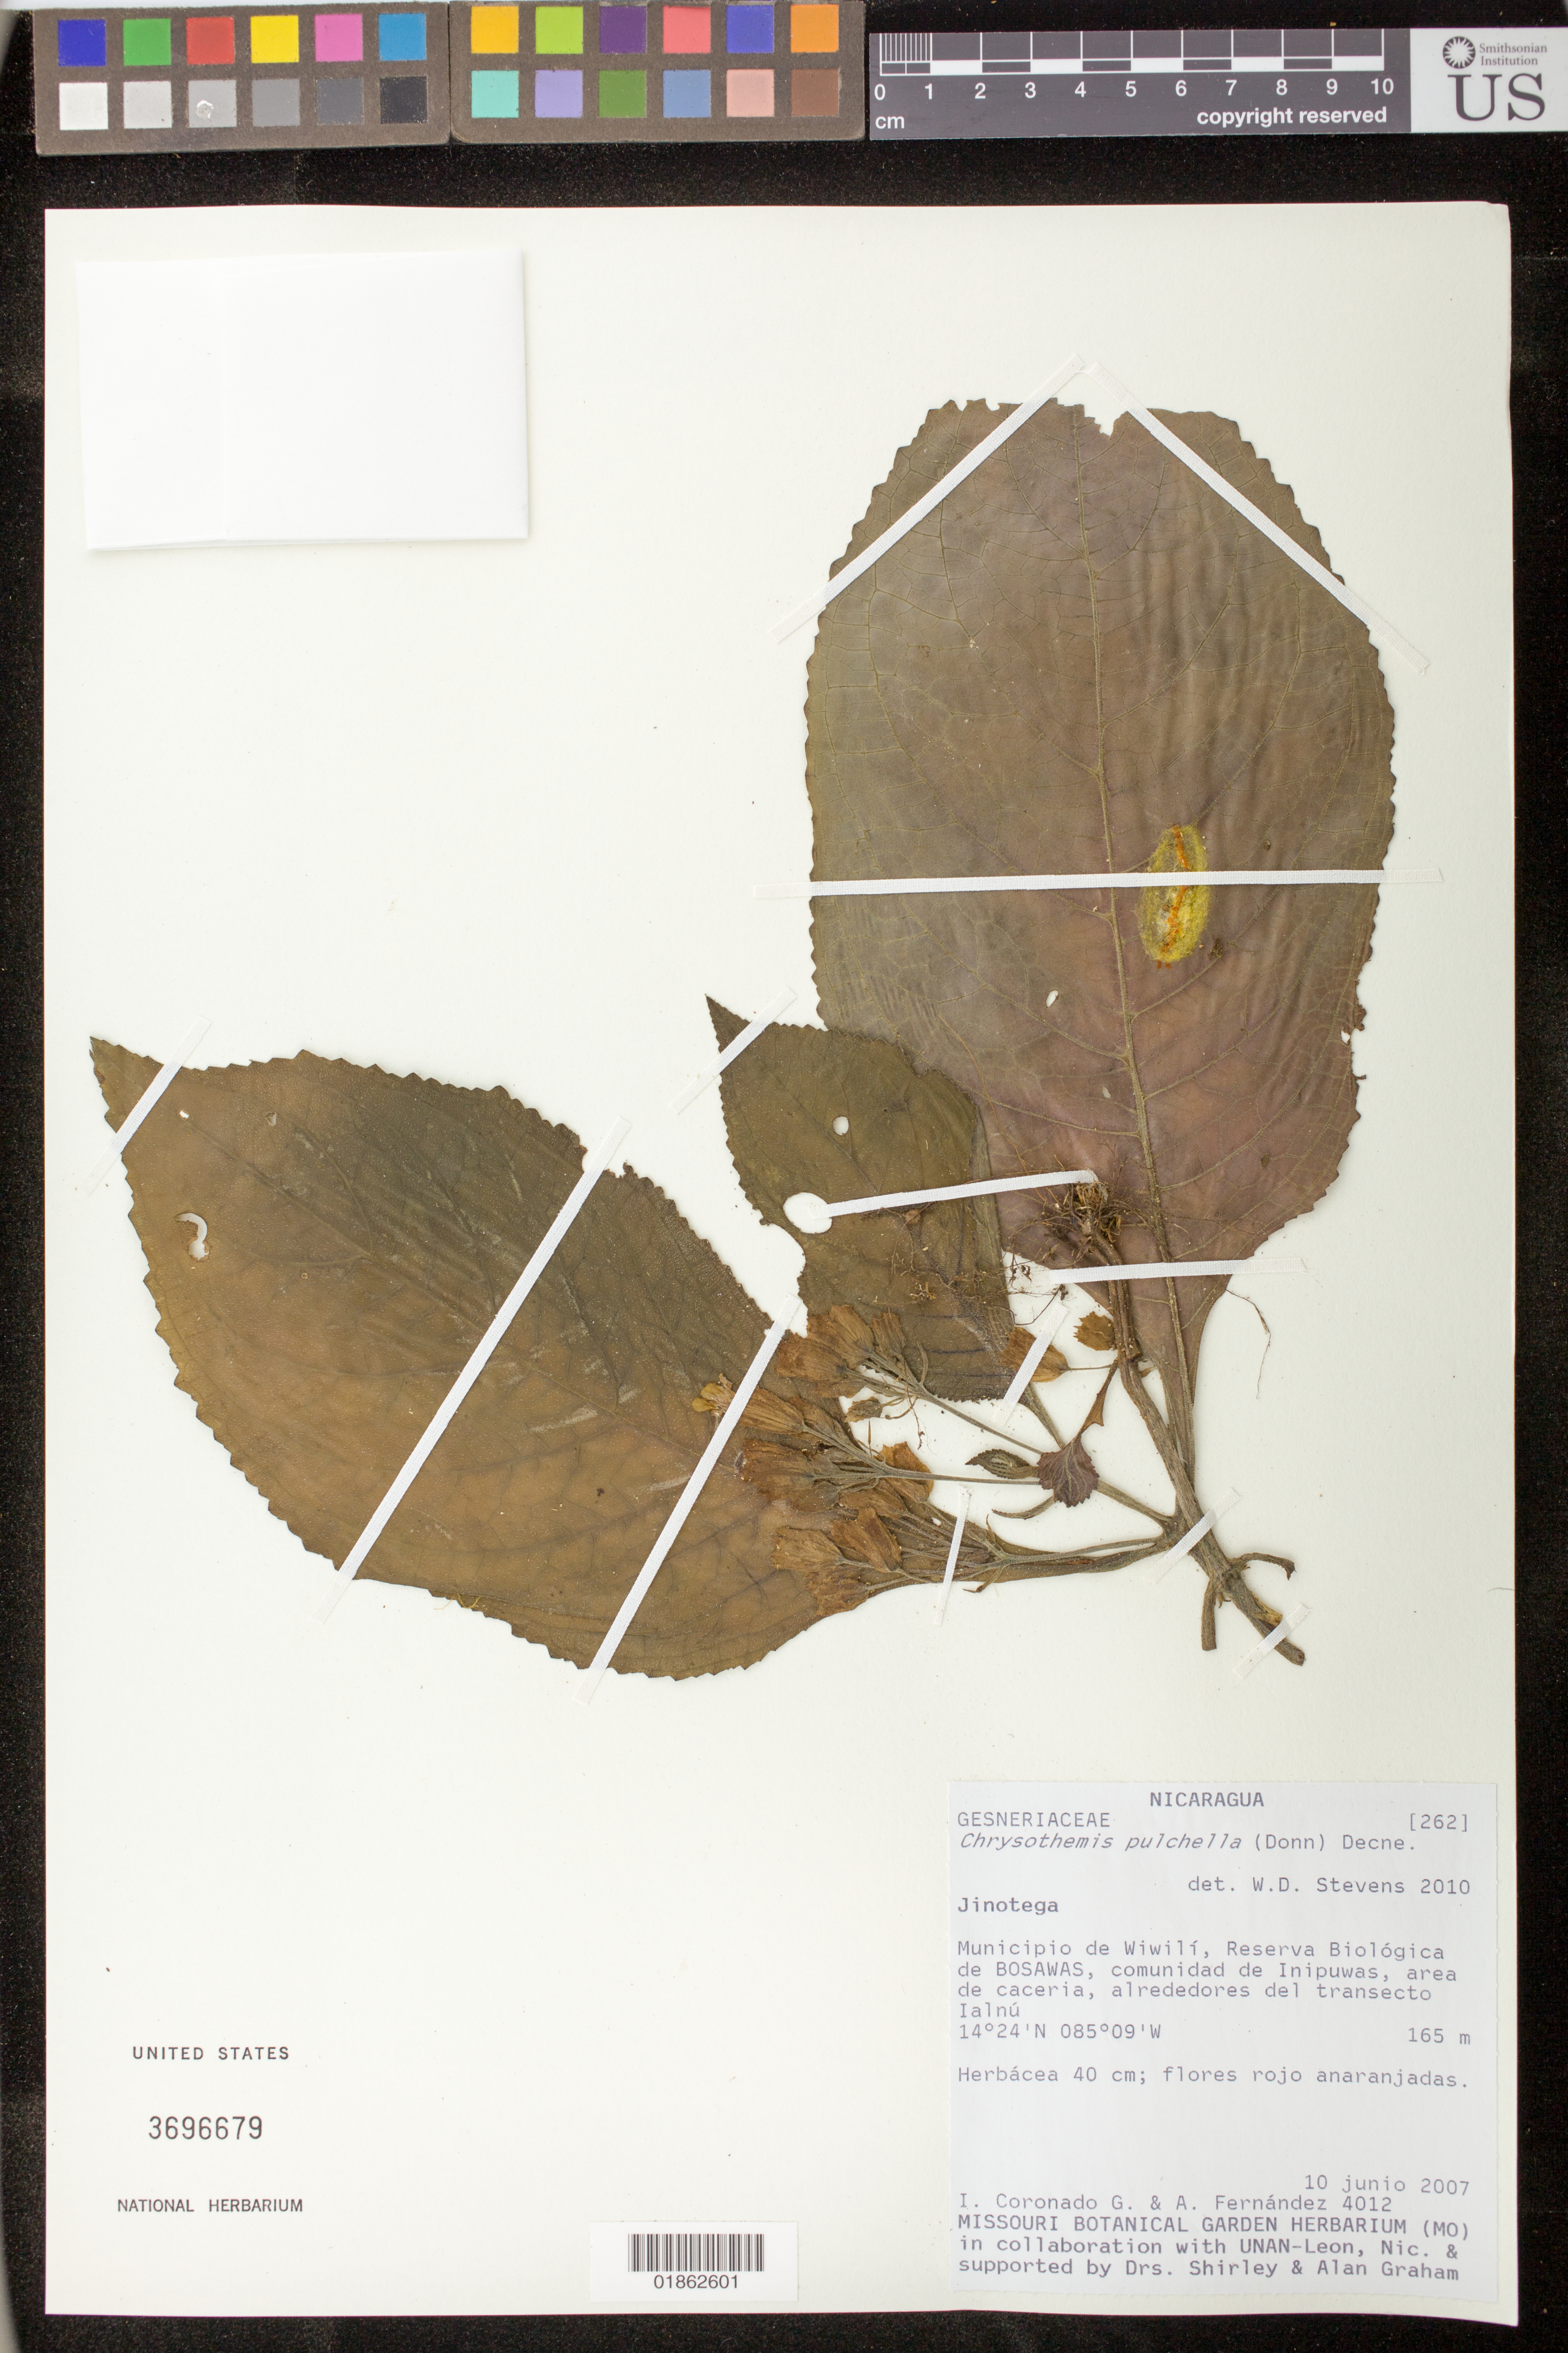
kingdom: Plantae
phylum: Tracheophyta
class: Magnoliopsida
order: Lamiales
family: Gesneriaceae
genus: Chrysothemis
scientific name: Chrysothemis pulchella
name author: (Donn) Decne.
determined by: Stevens, W. Douglas, Missouri Botanical Garden (MO)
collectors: I. Coronado & A. Fernández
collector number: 4012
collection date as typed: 10 junio 2007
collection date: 2007-06-10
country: Nicaragua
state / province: Jinotega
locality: Municipio de Wiwili, Reserva Biologica de BOSAWAS, comunidad de Inipuwas, area de caceria, alrededores del transecto Ialnu.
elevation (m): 165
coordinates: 14 24 N, 85 09 W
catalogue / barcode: US 3696679